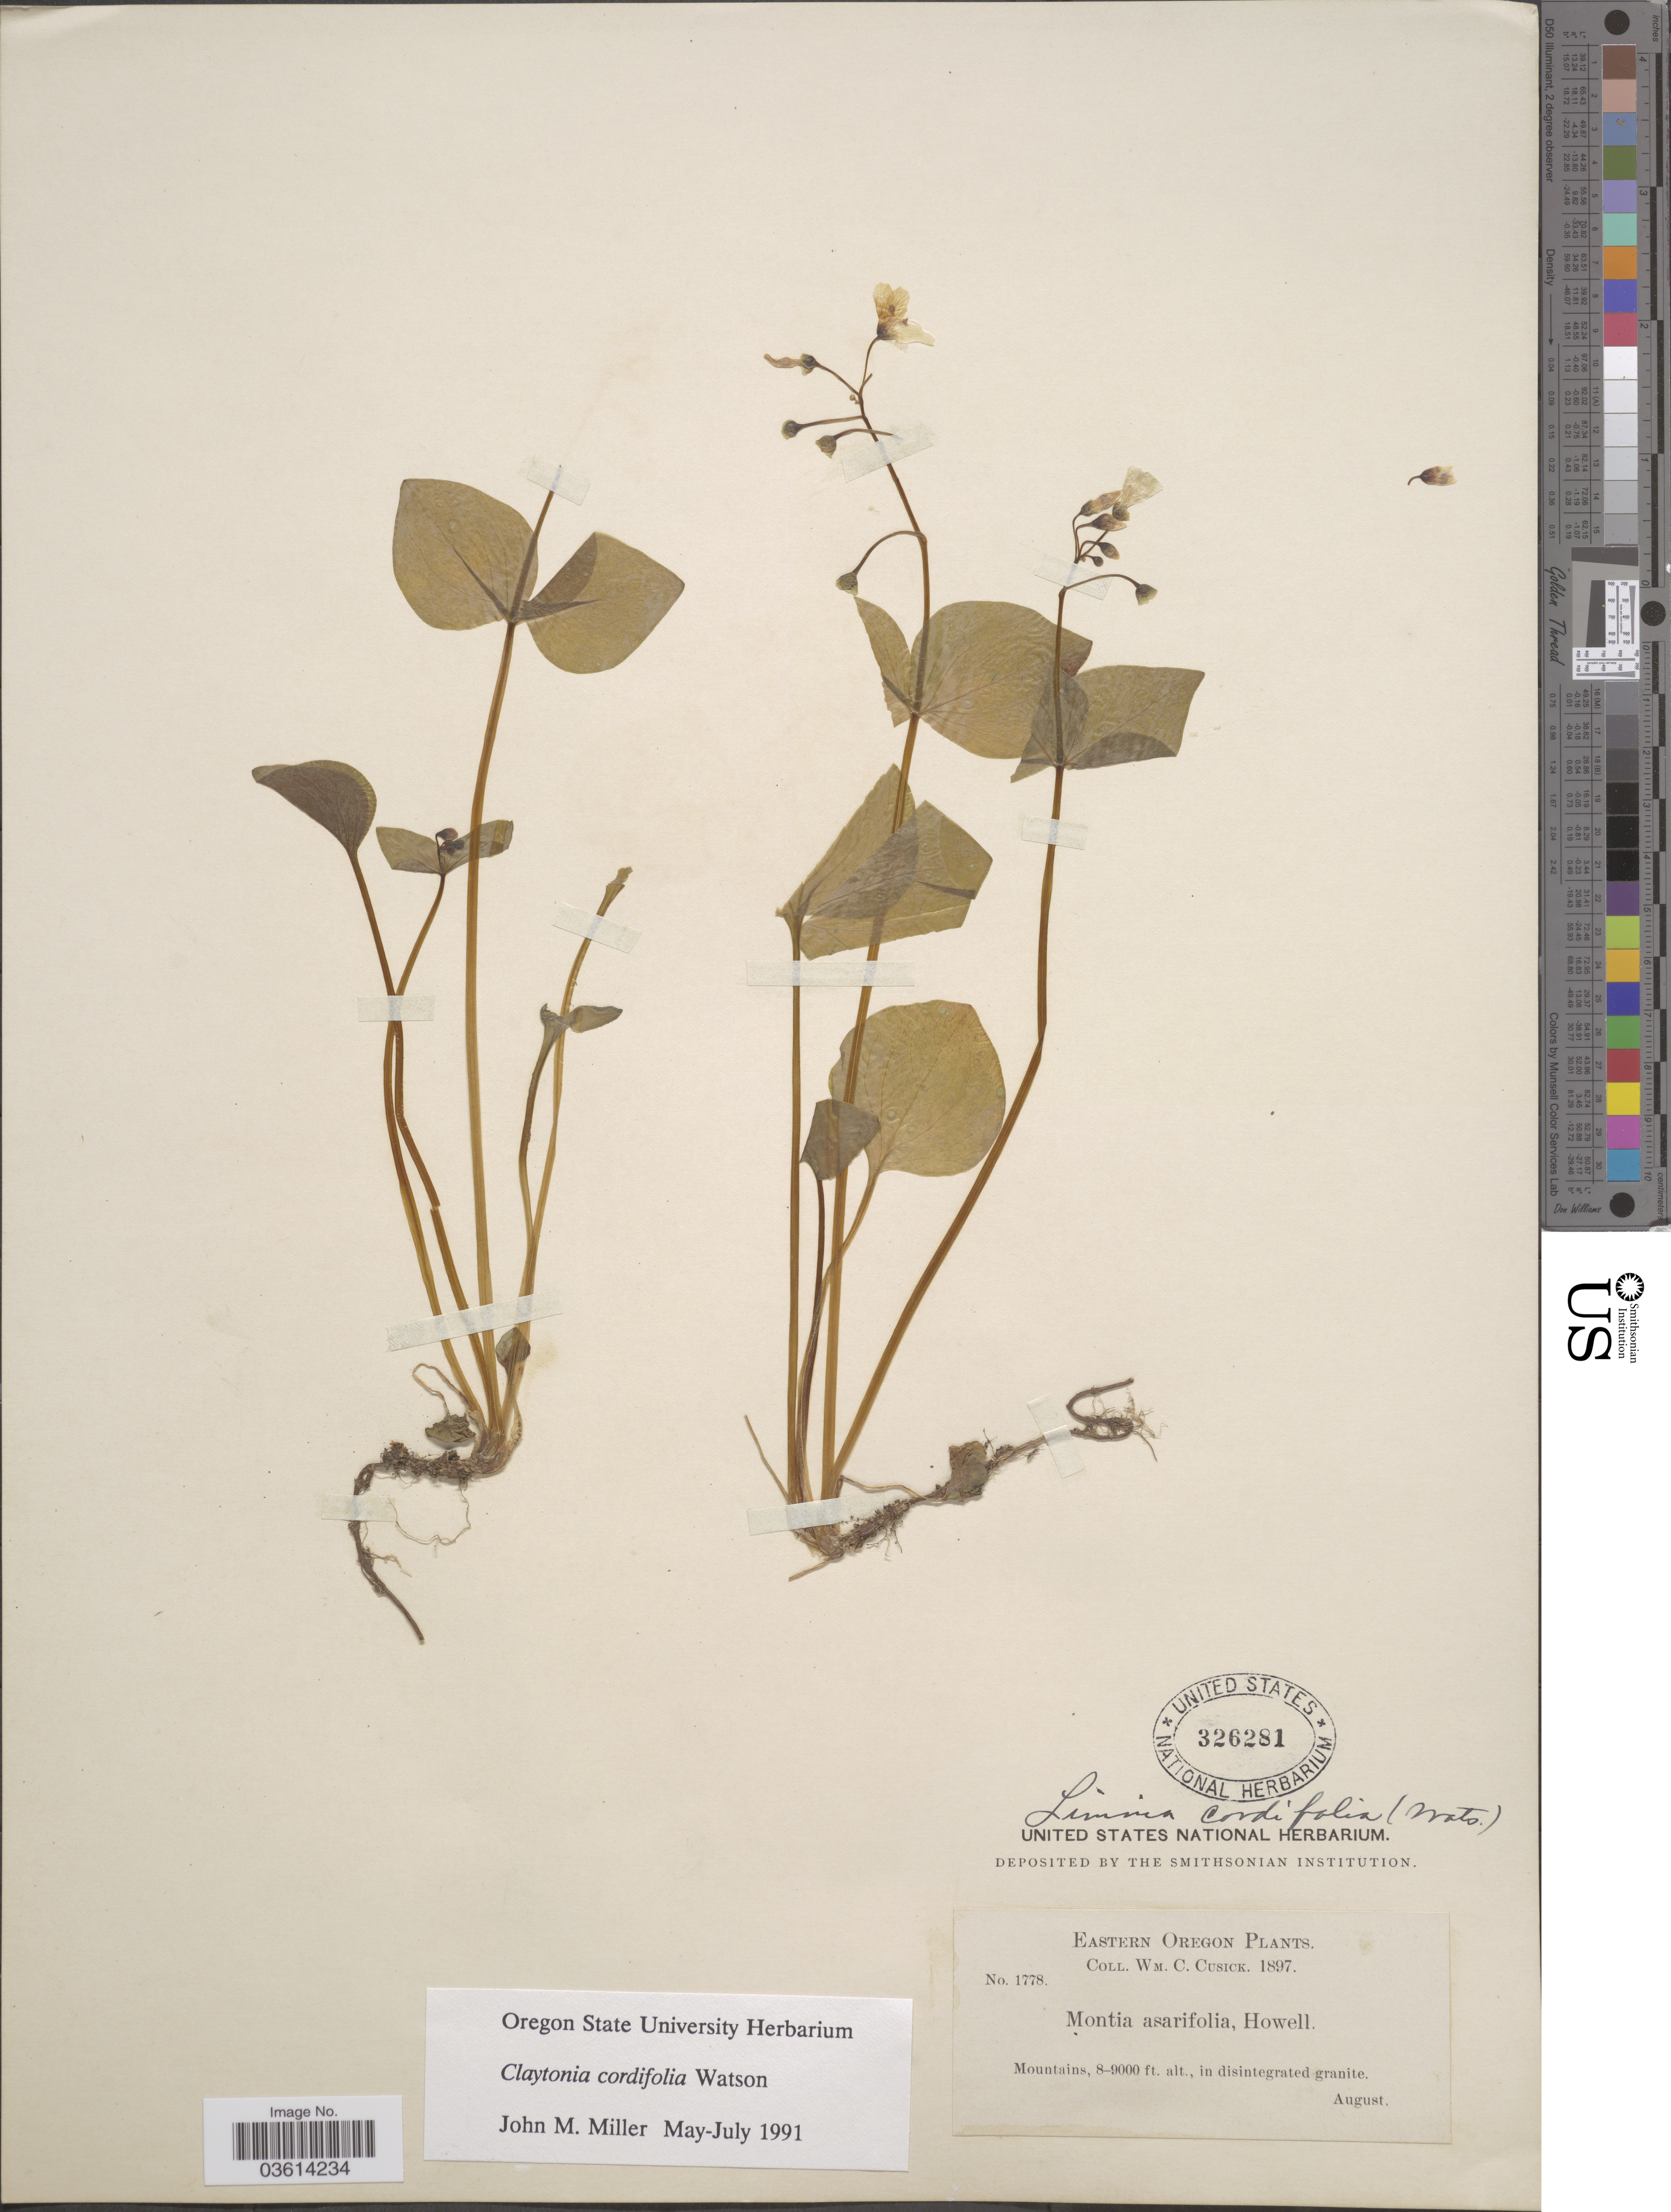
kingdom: Plantae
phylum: Tracheophyta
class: Magnoliopsida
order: Caryophyllales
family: Montiaceae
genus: Claytonia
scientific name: Claytonia cordifolia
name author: S. Watson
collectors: W. C. Cusick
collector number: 1778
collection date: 1897-08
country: United States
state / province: Oregon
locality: Eastern Oregon. Mountains, in disintegrated granite.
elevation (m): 2438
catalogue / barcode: US 326281